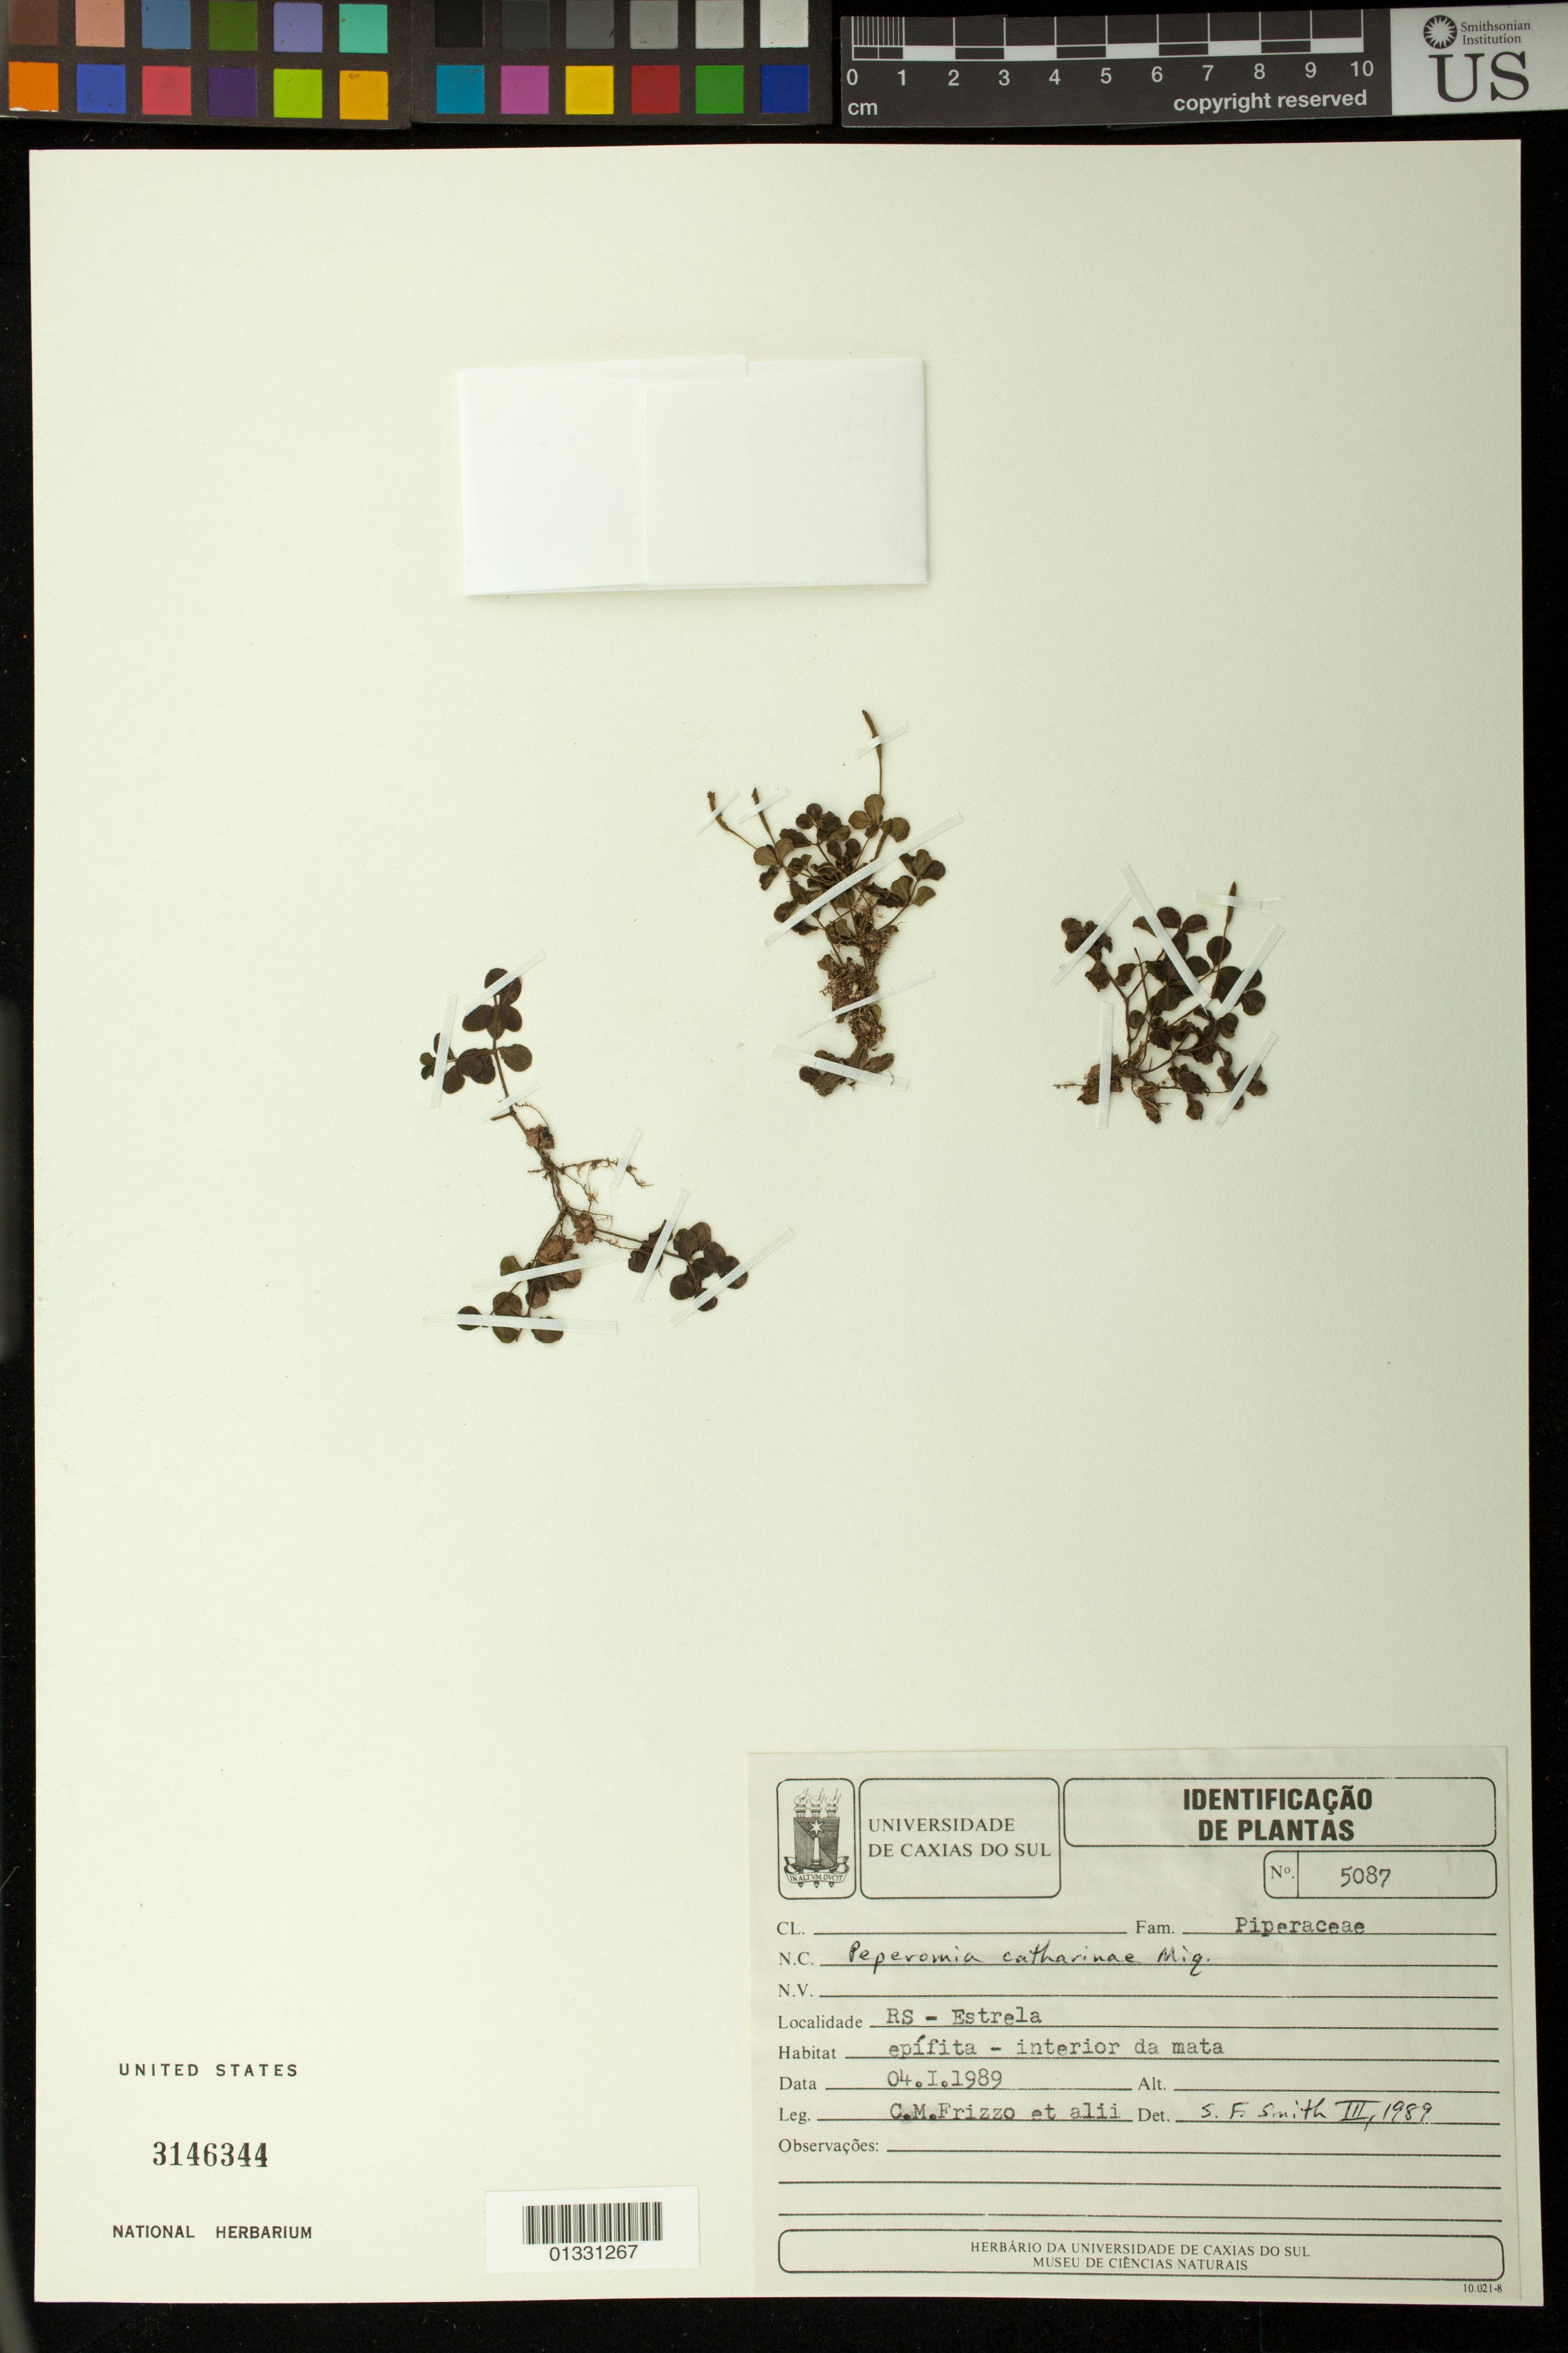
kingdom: Plantae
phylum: Tracheophyta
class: Magnoliopsida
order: Piperales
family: Piperaceae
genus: Peperomia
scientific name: Peperomia catharinae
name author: Miq.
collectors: C. Frizzo & et al.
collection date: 1989-01-04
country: Brazil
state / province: Rio Grande do Sul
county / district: Estrela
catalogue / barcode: US 3146344